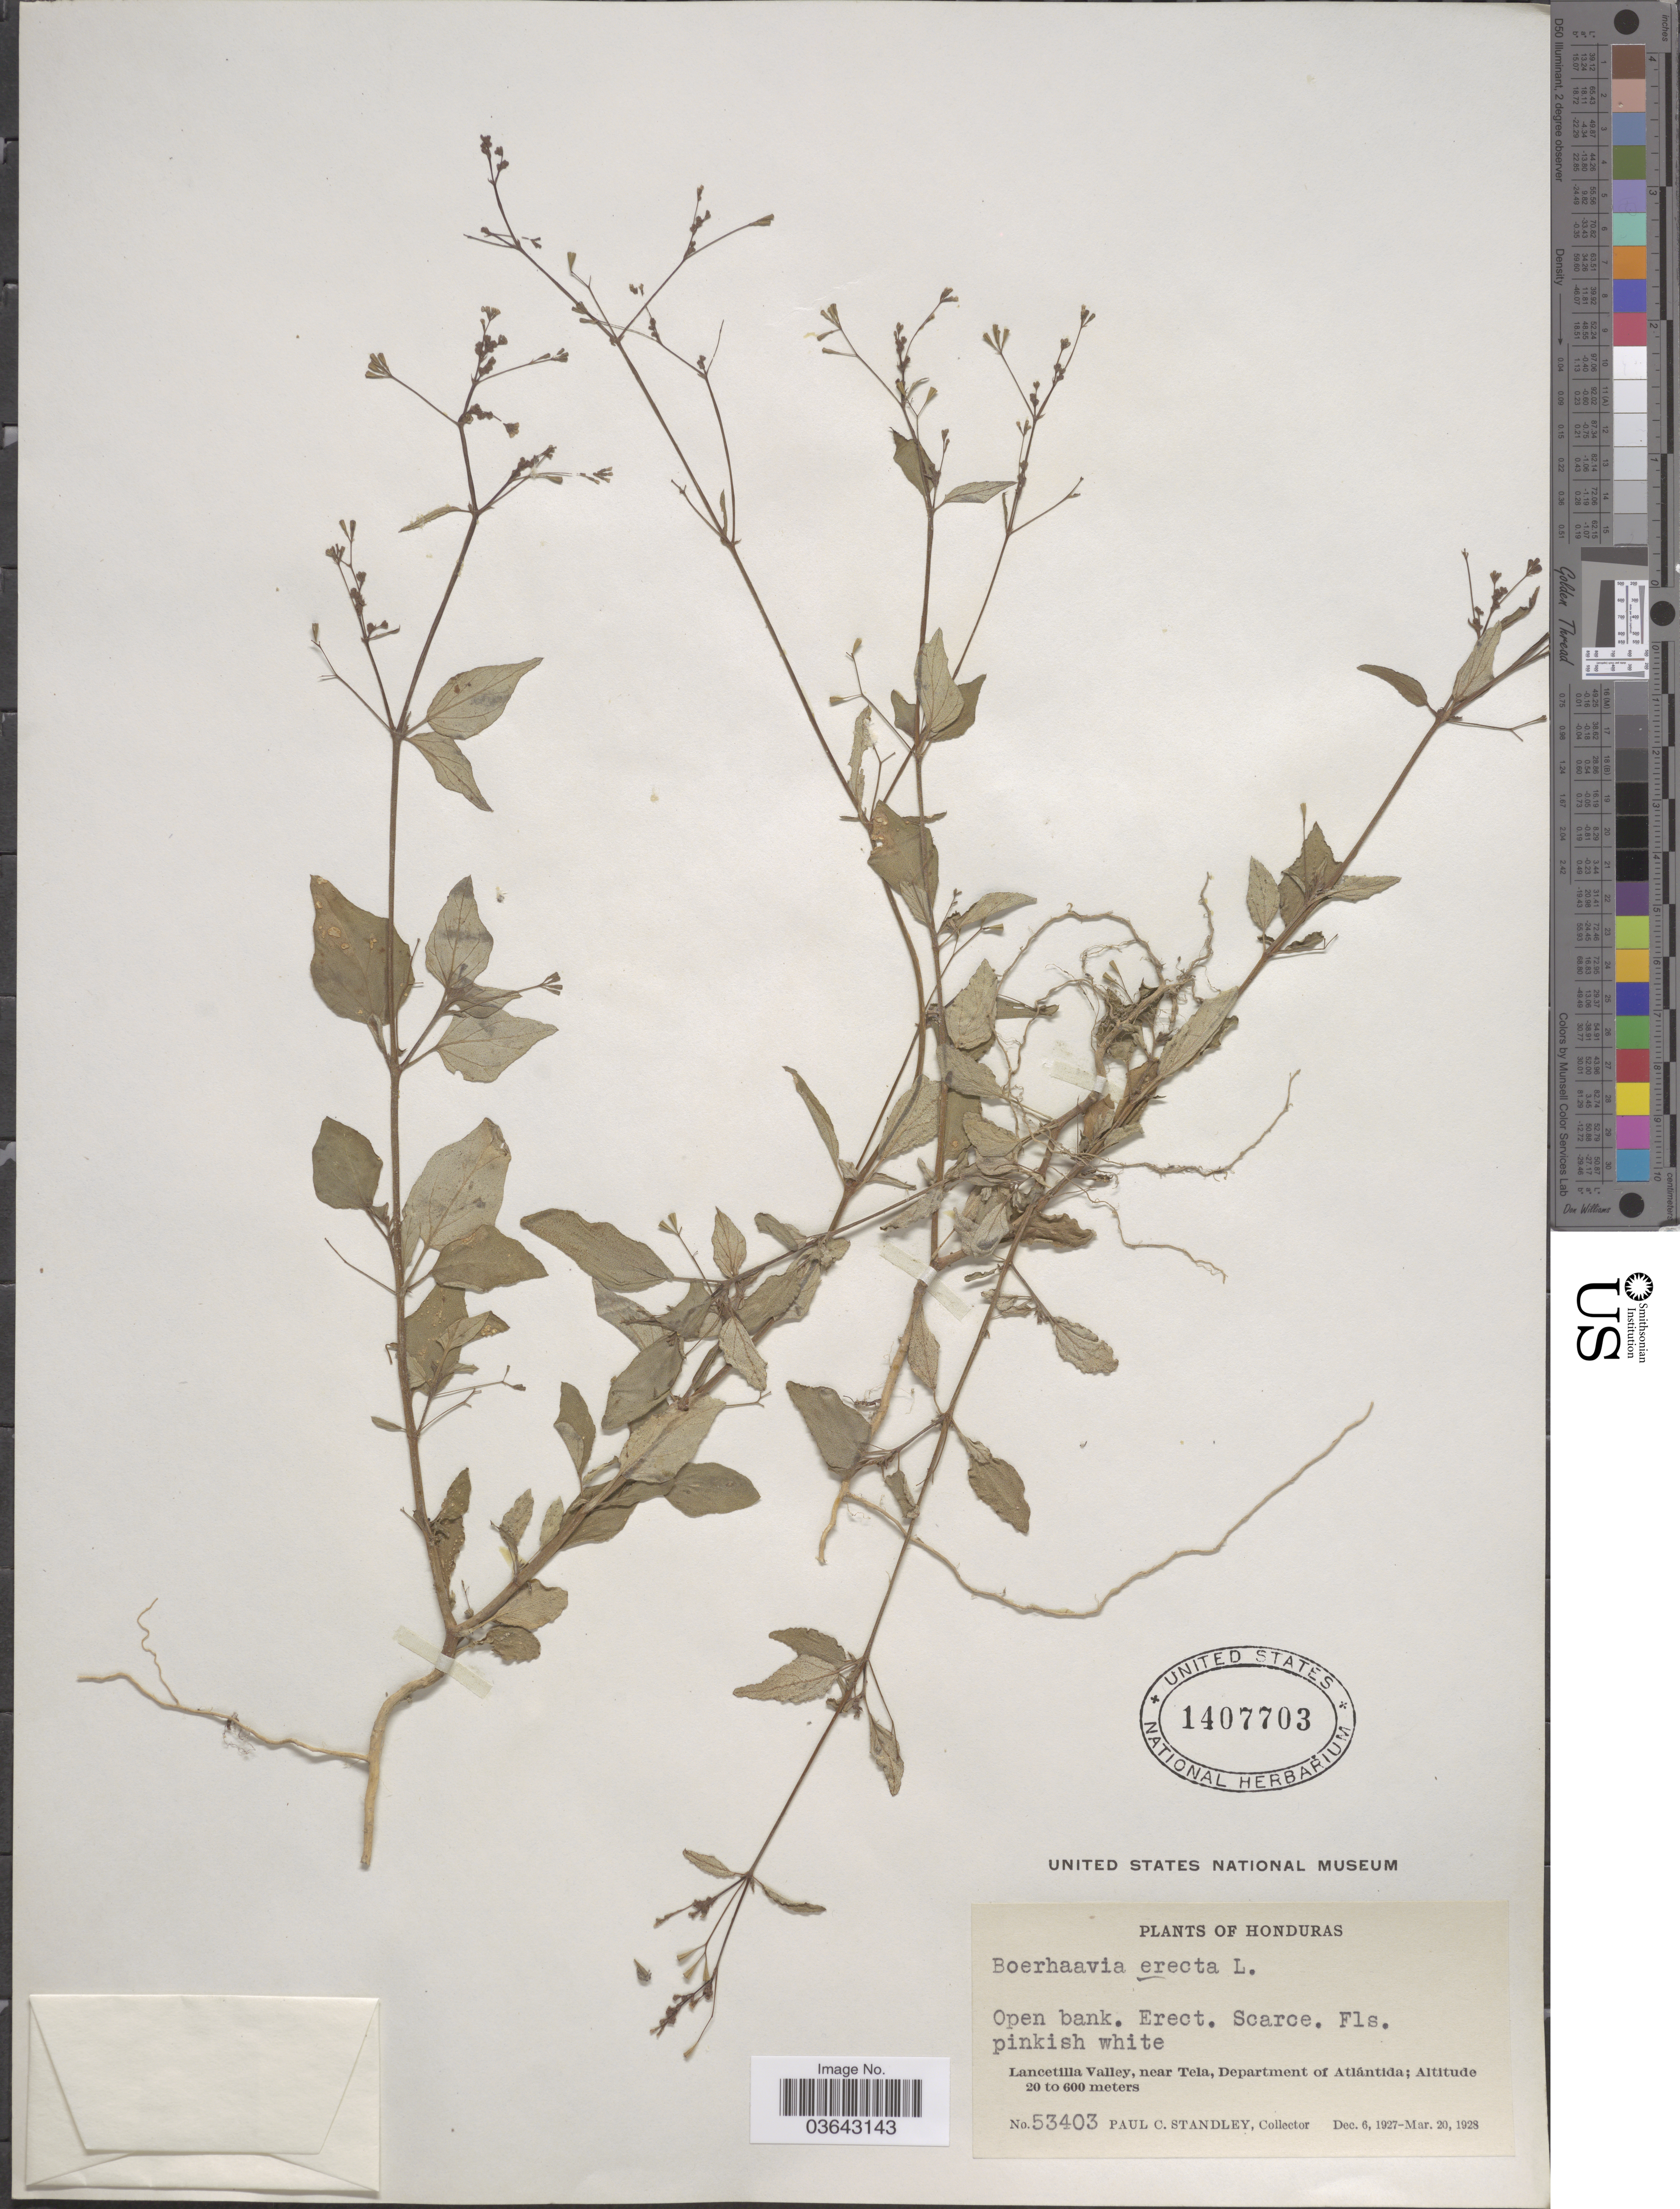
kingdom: Plantae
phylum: Tracheophyta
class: Magnoliopsida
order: Caryophyllales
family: Nyctaginaceae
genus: Boerhavia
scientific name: Boerhavia erecta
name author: L.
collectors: P. C. Standley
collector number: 53403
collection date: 1927-12-06/1928-03-20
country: Honduras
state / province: Atlántida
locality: Lancetilla Valley, near Tela, Department of Atlántida.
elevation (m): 20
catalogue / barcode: US 1407703